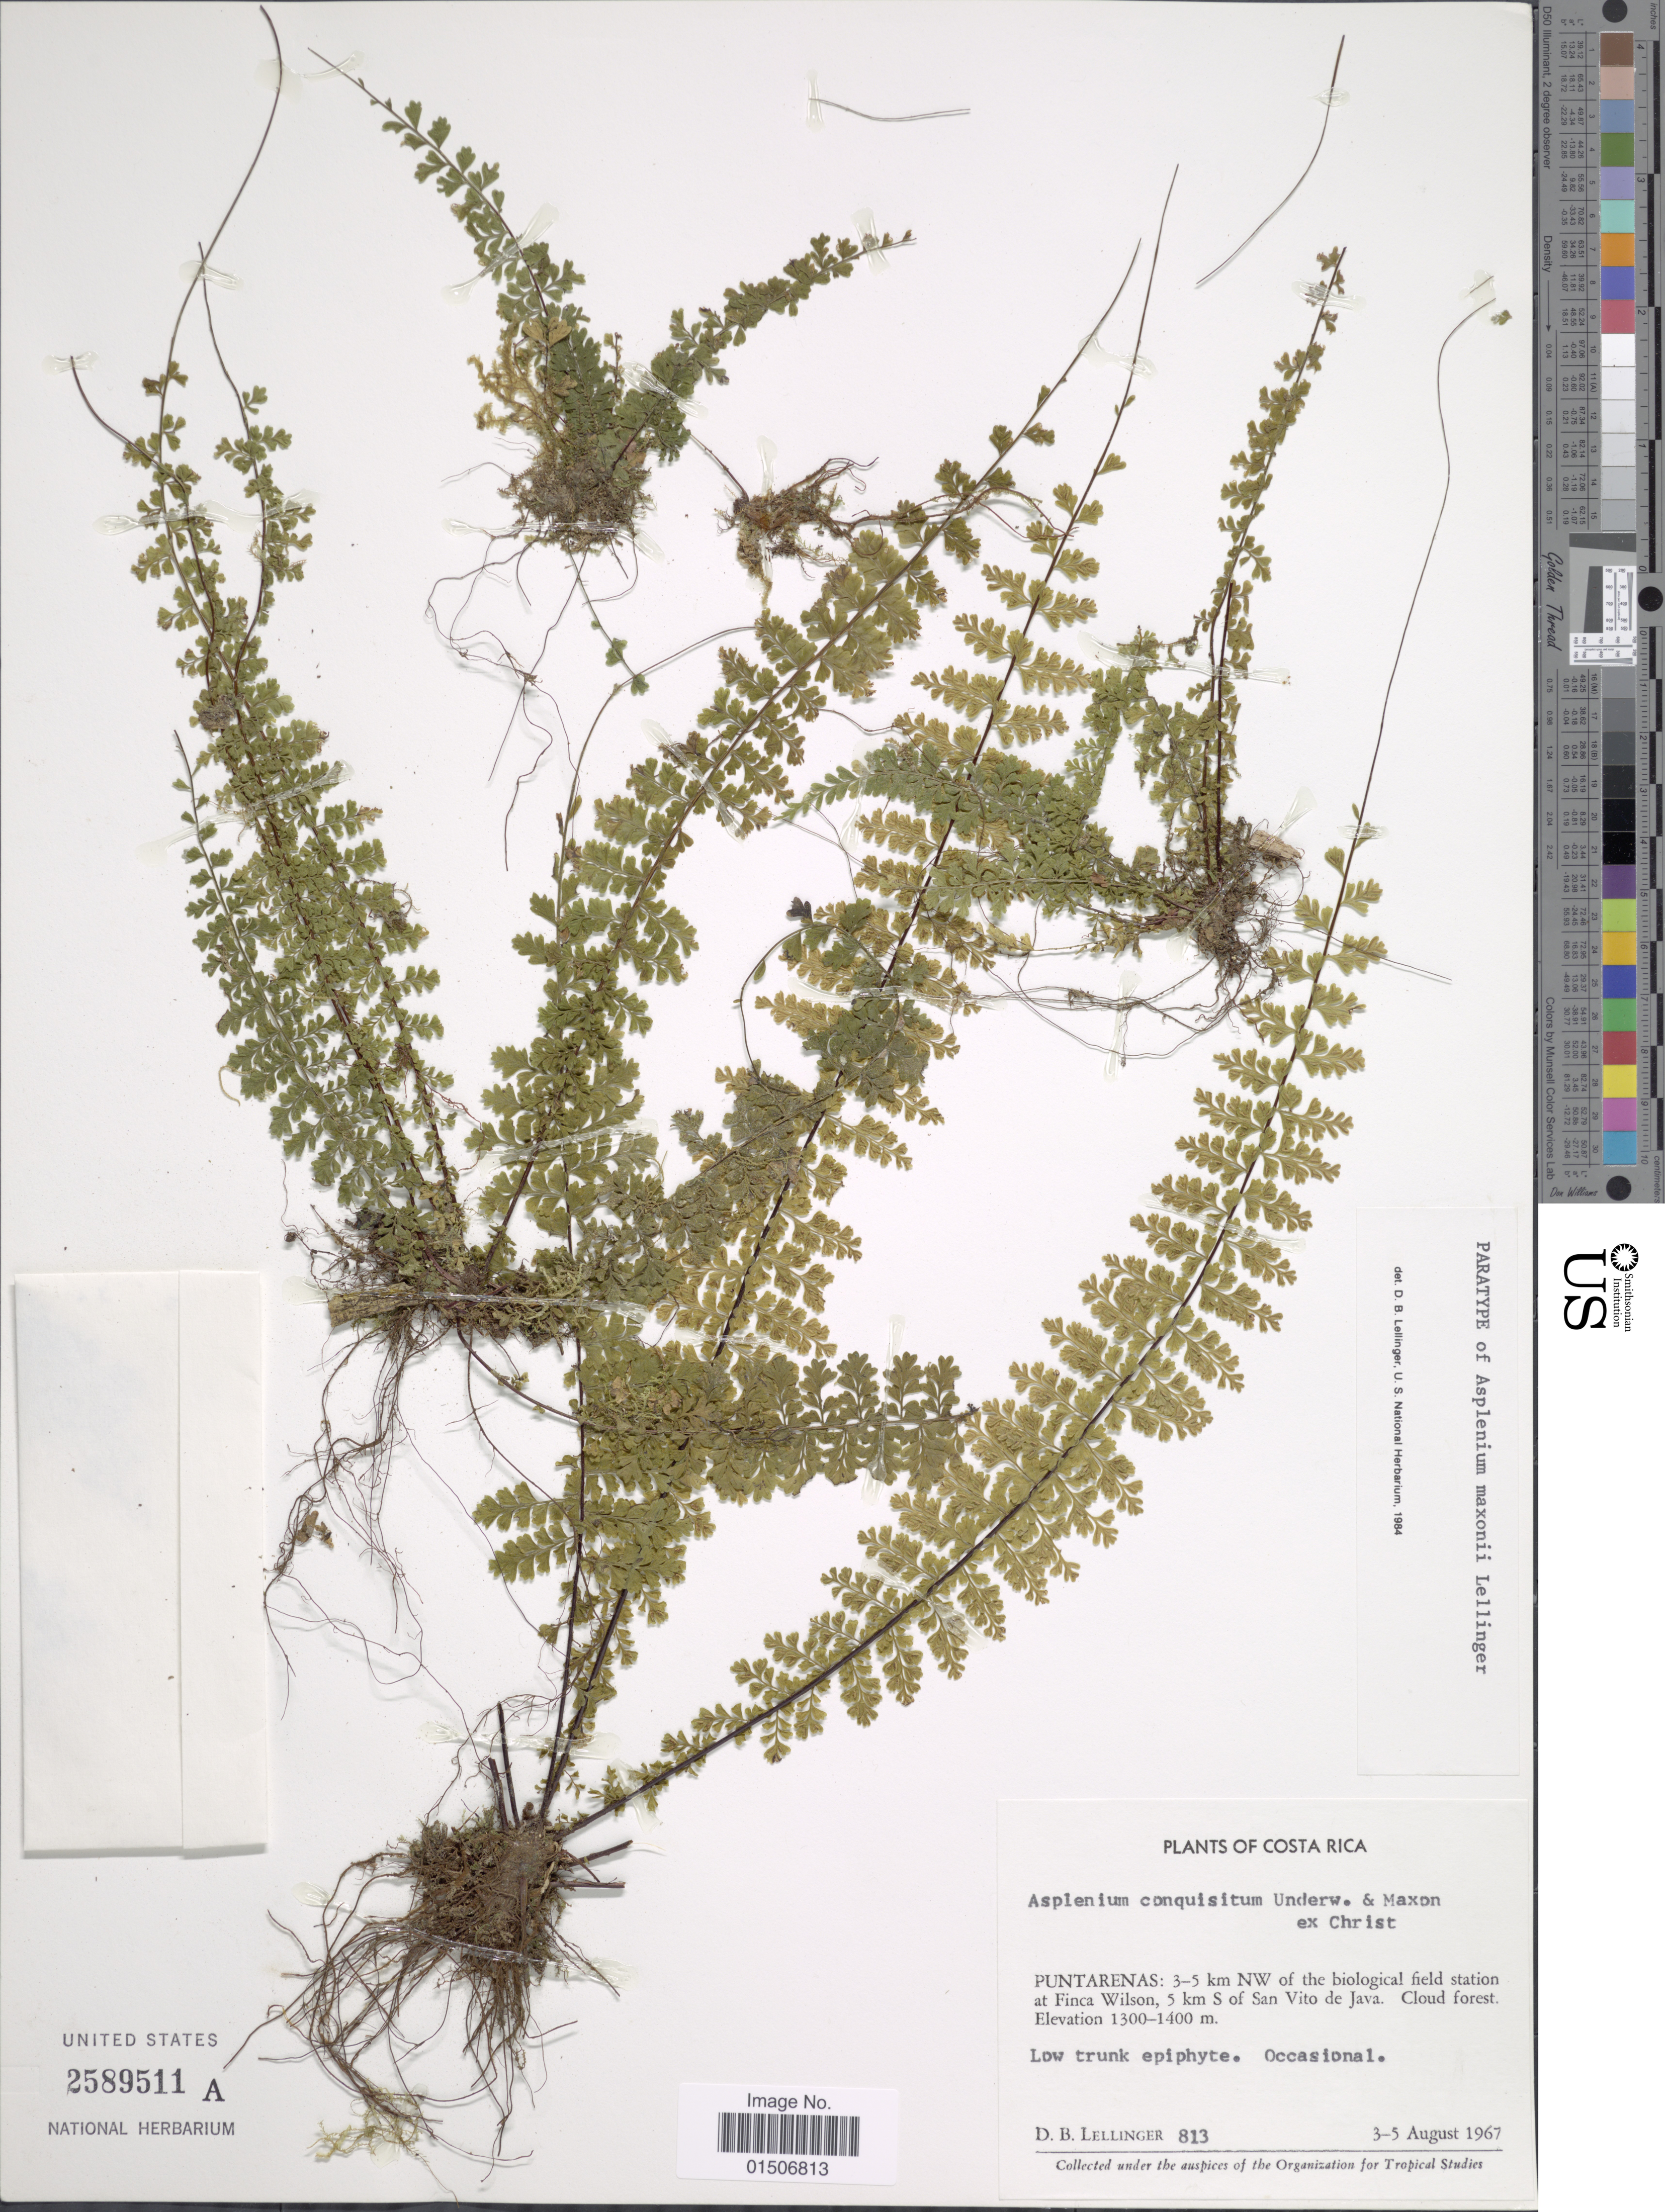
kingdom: Plantae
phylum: Tracheophyta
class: Polypodiopsida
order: Polypodiales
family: Aspleniaceae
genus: Asplenium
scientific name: Asplenium maxonii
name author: Lellinger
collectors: D. B. Lellinger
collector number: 813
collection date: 1967-08-03/1967-08-05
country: Costa Rica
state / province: Puntarenas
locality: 3-5 km NW of the biological field station at Finca Wilson, 5 km S of San Vito de Java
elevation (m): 1300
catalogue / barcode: US 2589511A